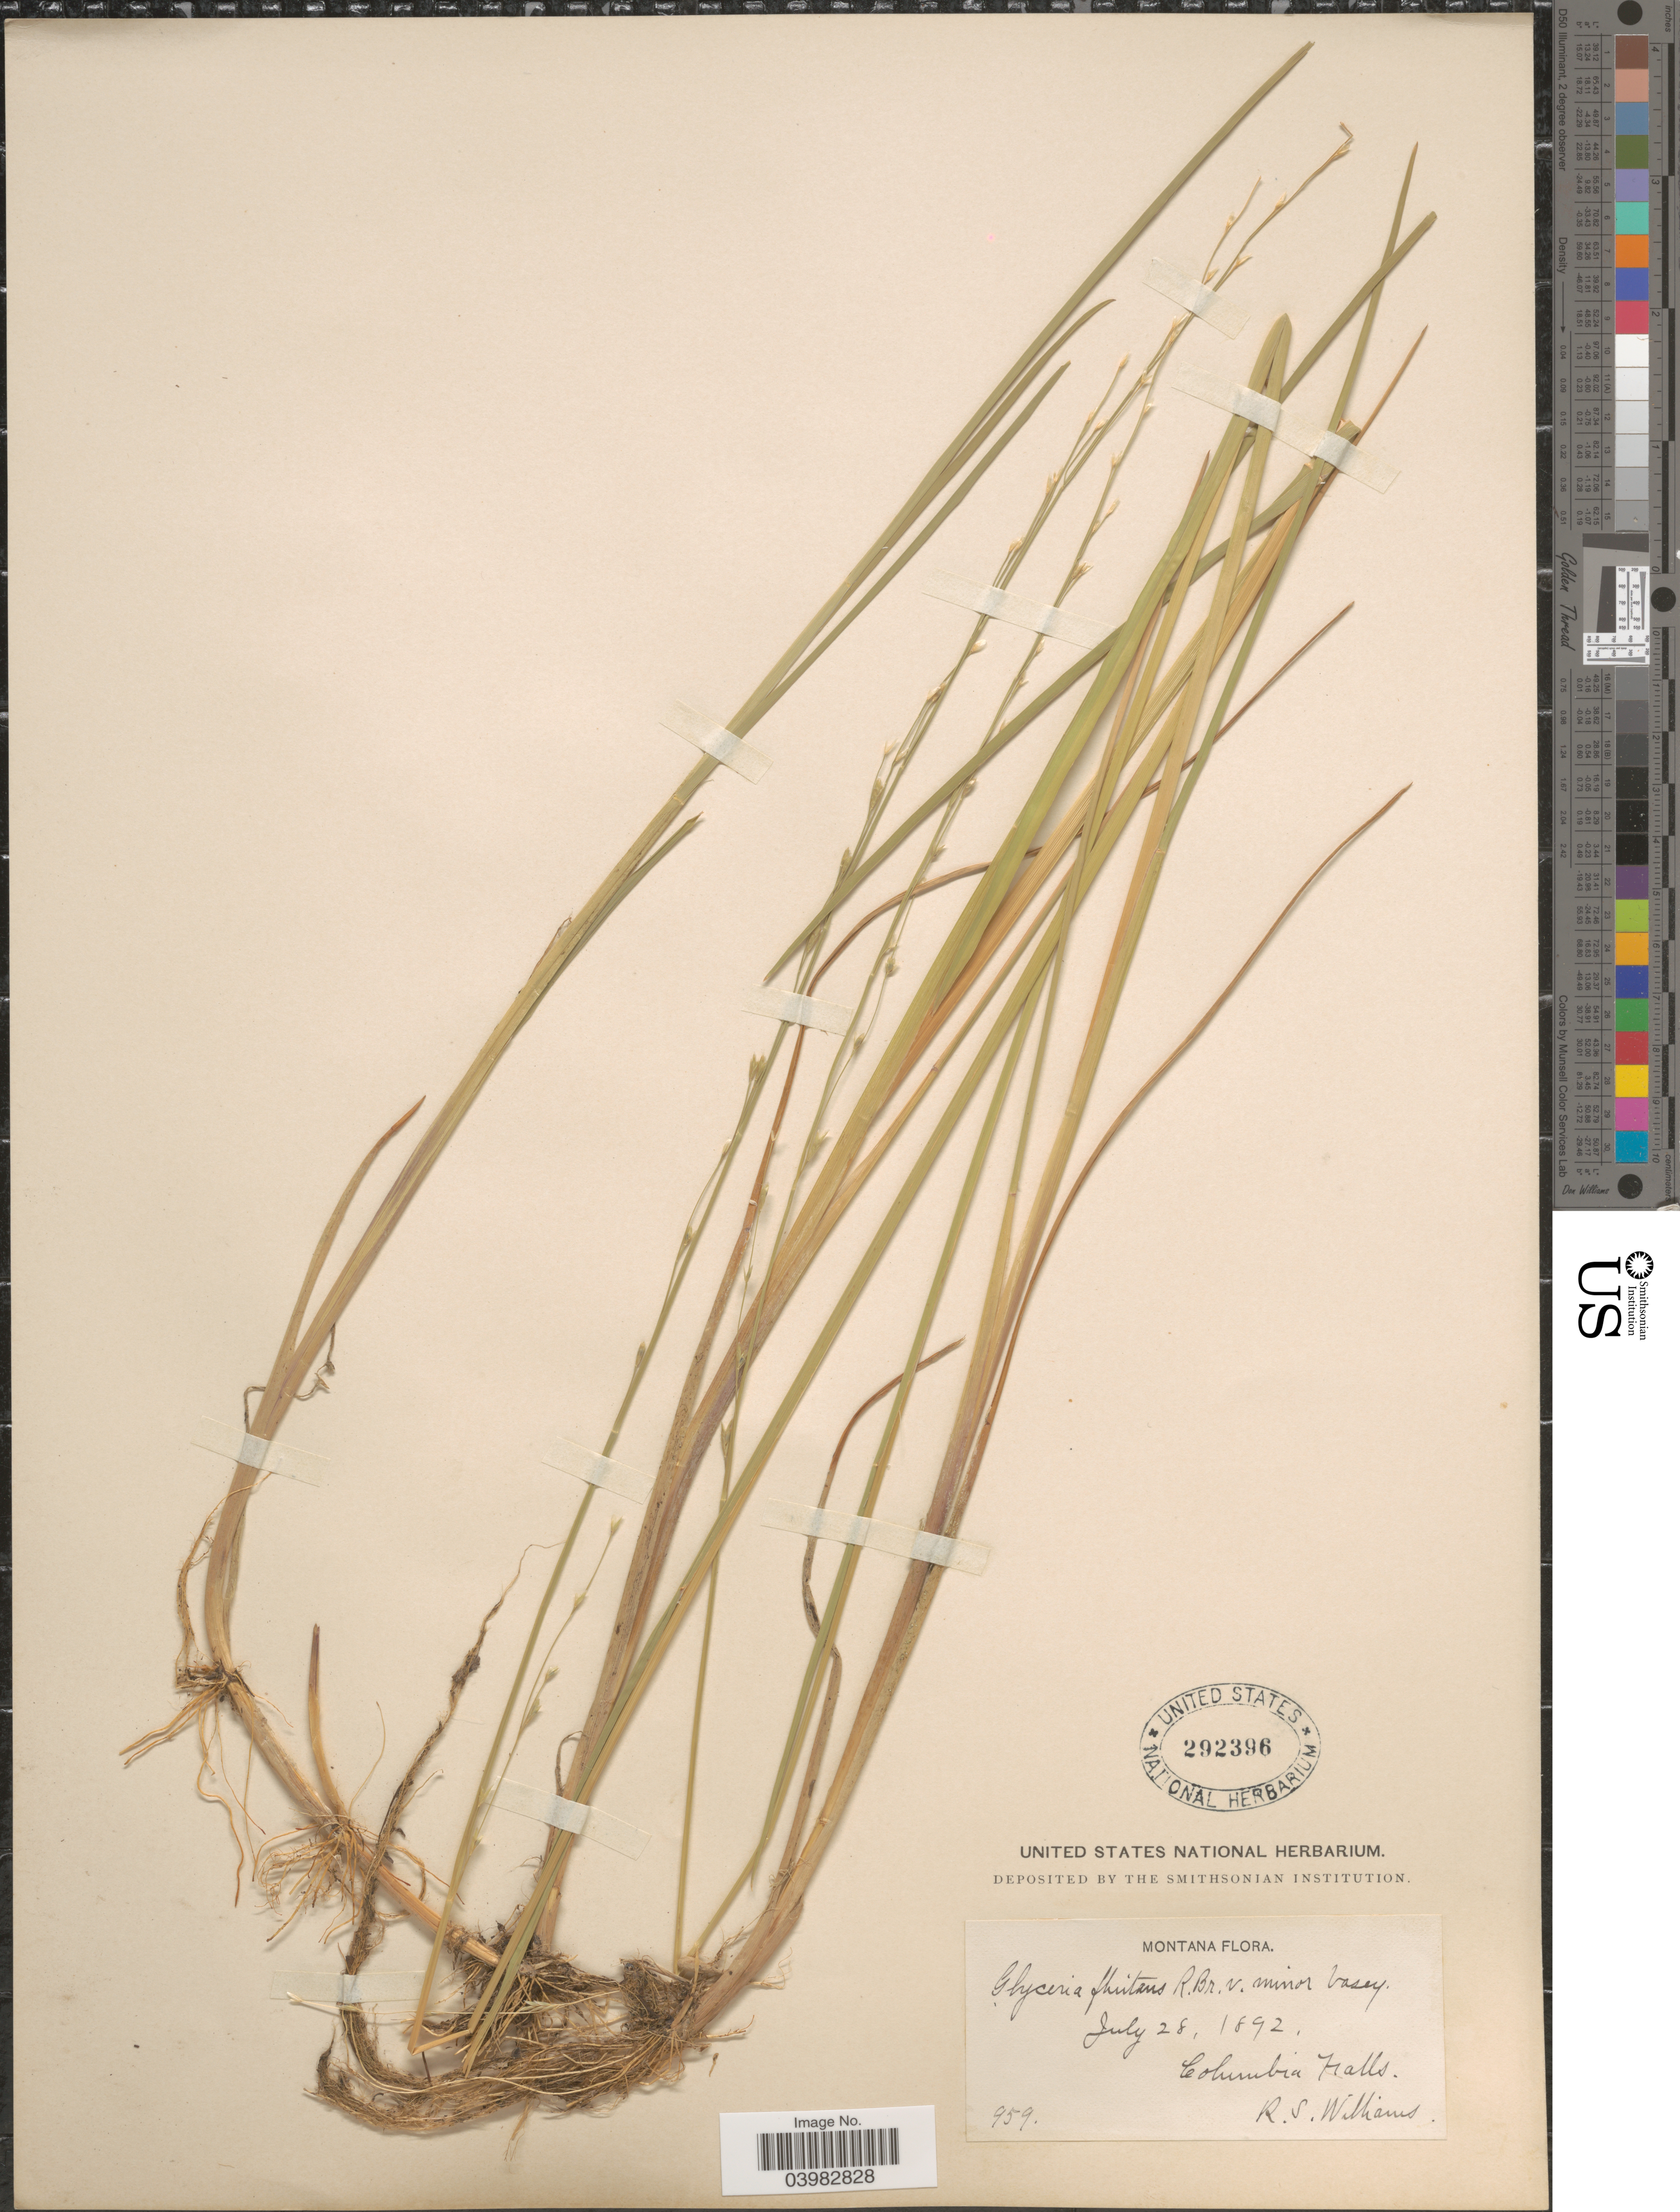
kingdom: Plantae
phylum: Tracheophyta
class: Liliopsida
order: Poales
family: Poaceae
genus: Glyceria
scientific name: Glyceria borealis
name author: (Nash) Batchelder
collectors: R. S. Williams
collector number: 959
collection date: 1892-07-28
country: United States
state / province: Montana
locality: Columbia Falls.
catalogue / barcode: US 292396